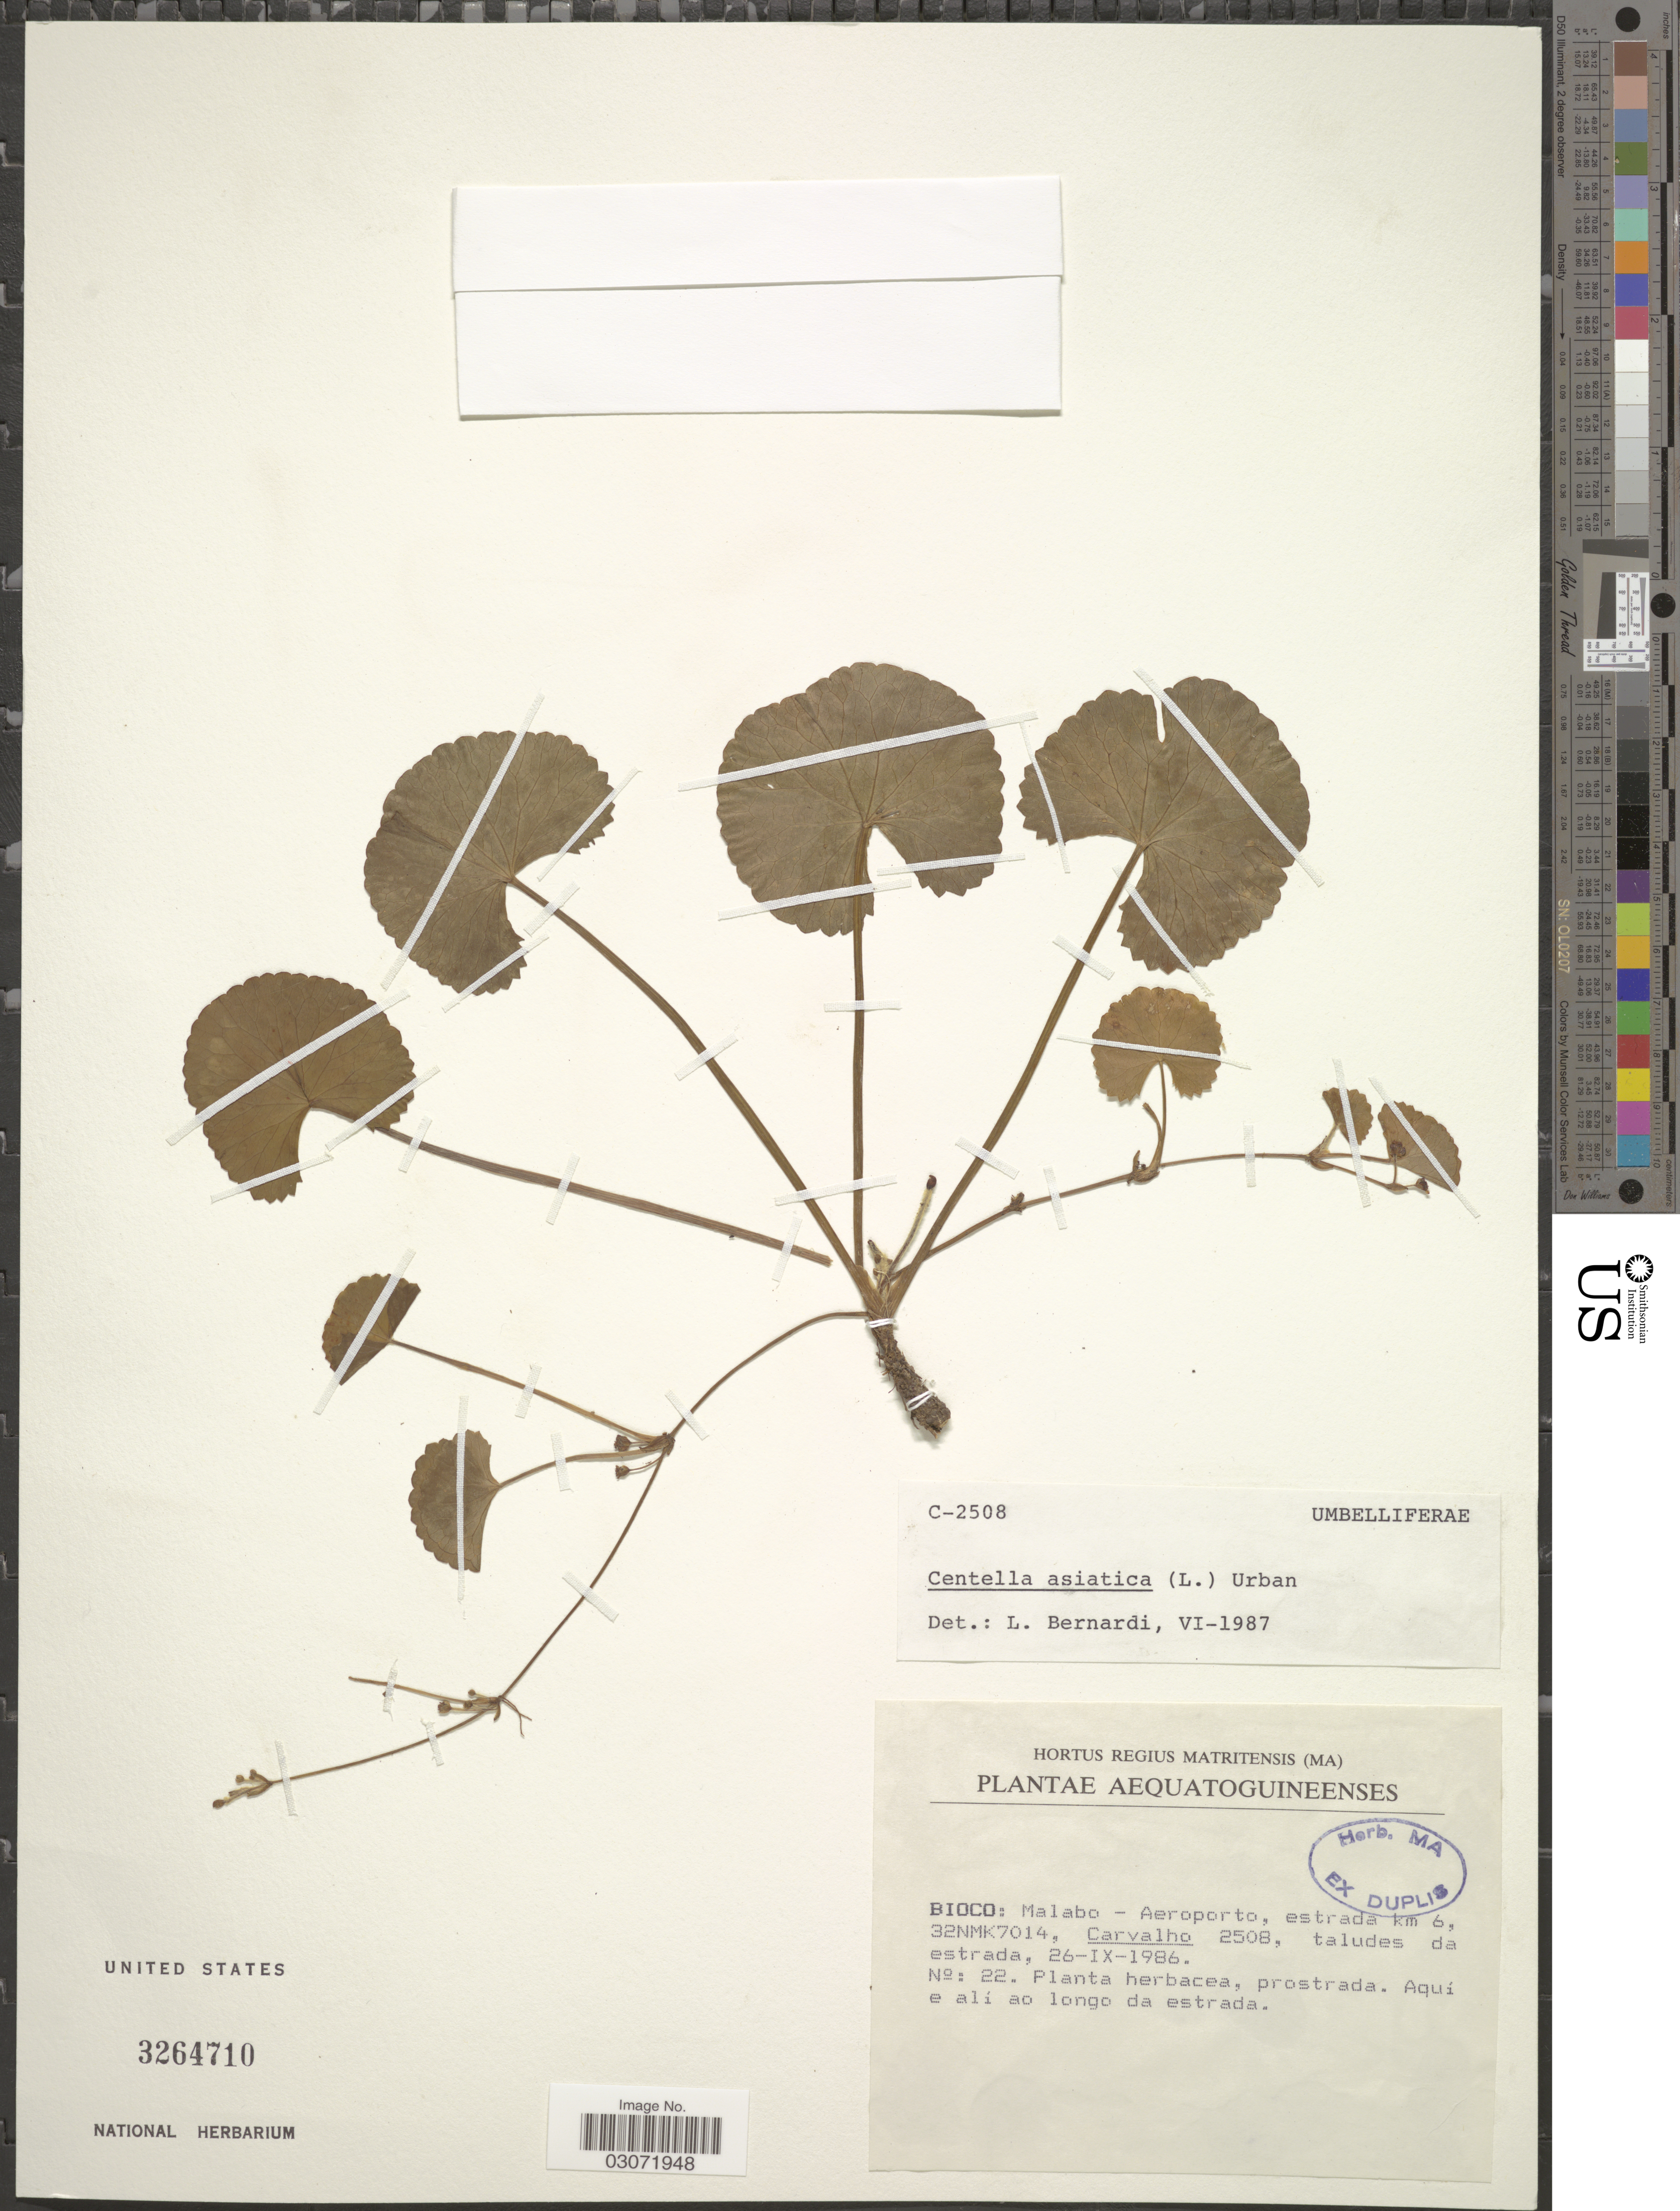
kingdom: Plantae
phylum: Tracheophyta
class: Magnoliopsida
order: Apiales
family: Apiaceae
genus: Centella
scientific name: Centella asiatica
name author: (L.) Urb.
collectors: Carvalho, --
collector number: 2508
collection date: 1986-09-26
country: Equatorial Guinea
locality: Boico: Malabo-Aeroporto, estrada km 6, 32NMK7014.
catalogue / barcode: US 3264710